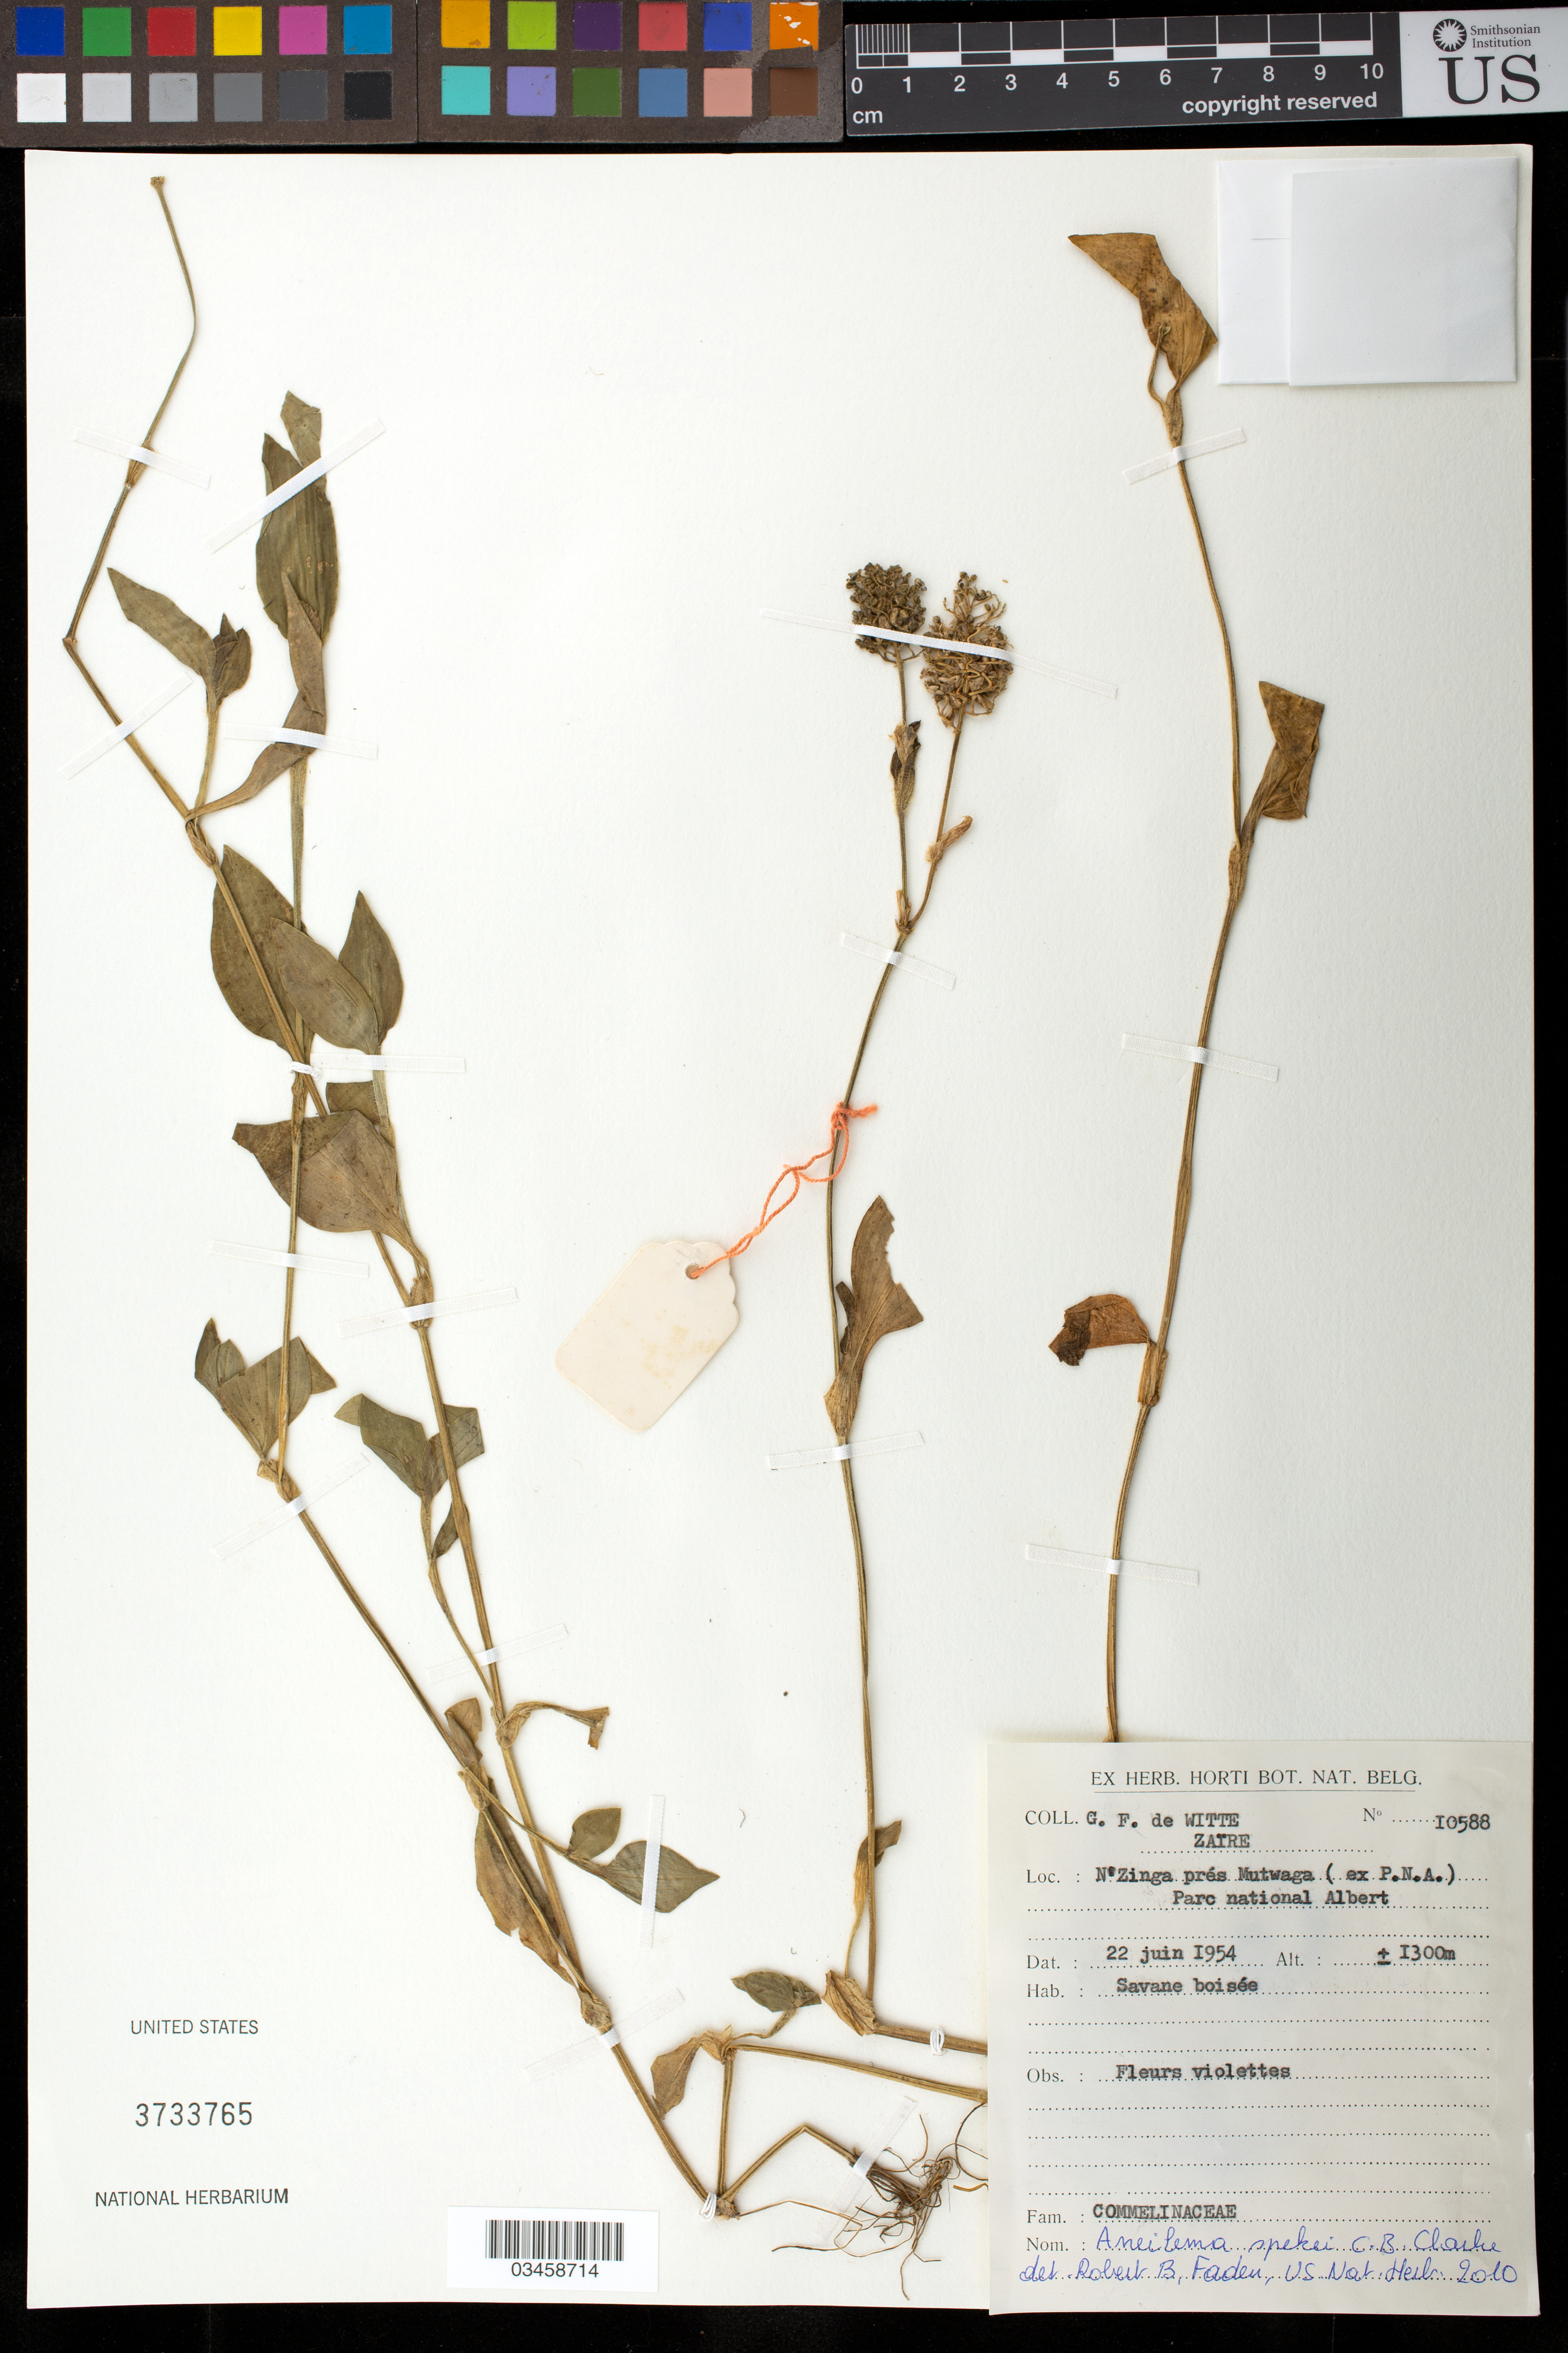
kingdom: Plantae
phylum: Tracheophyta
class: Liliopsida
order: Commelinales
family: Commelinaceae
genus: Aneilema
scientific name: Aneilema spekei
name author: C.B. Clarke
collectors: G. F. Witte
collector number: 10588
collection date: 1954-06-22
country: Congo, Democratic Republic of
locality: N'Zinga pres Mutwaga (ex P.N. A.) Parc national Albert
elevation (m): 1300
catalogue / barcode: US 3733765